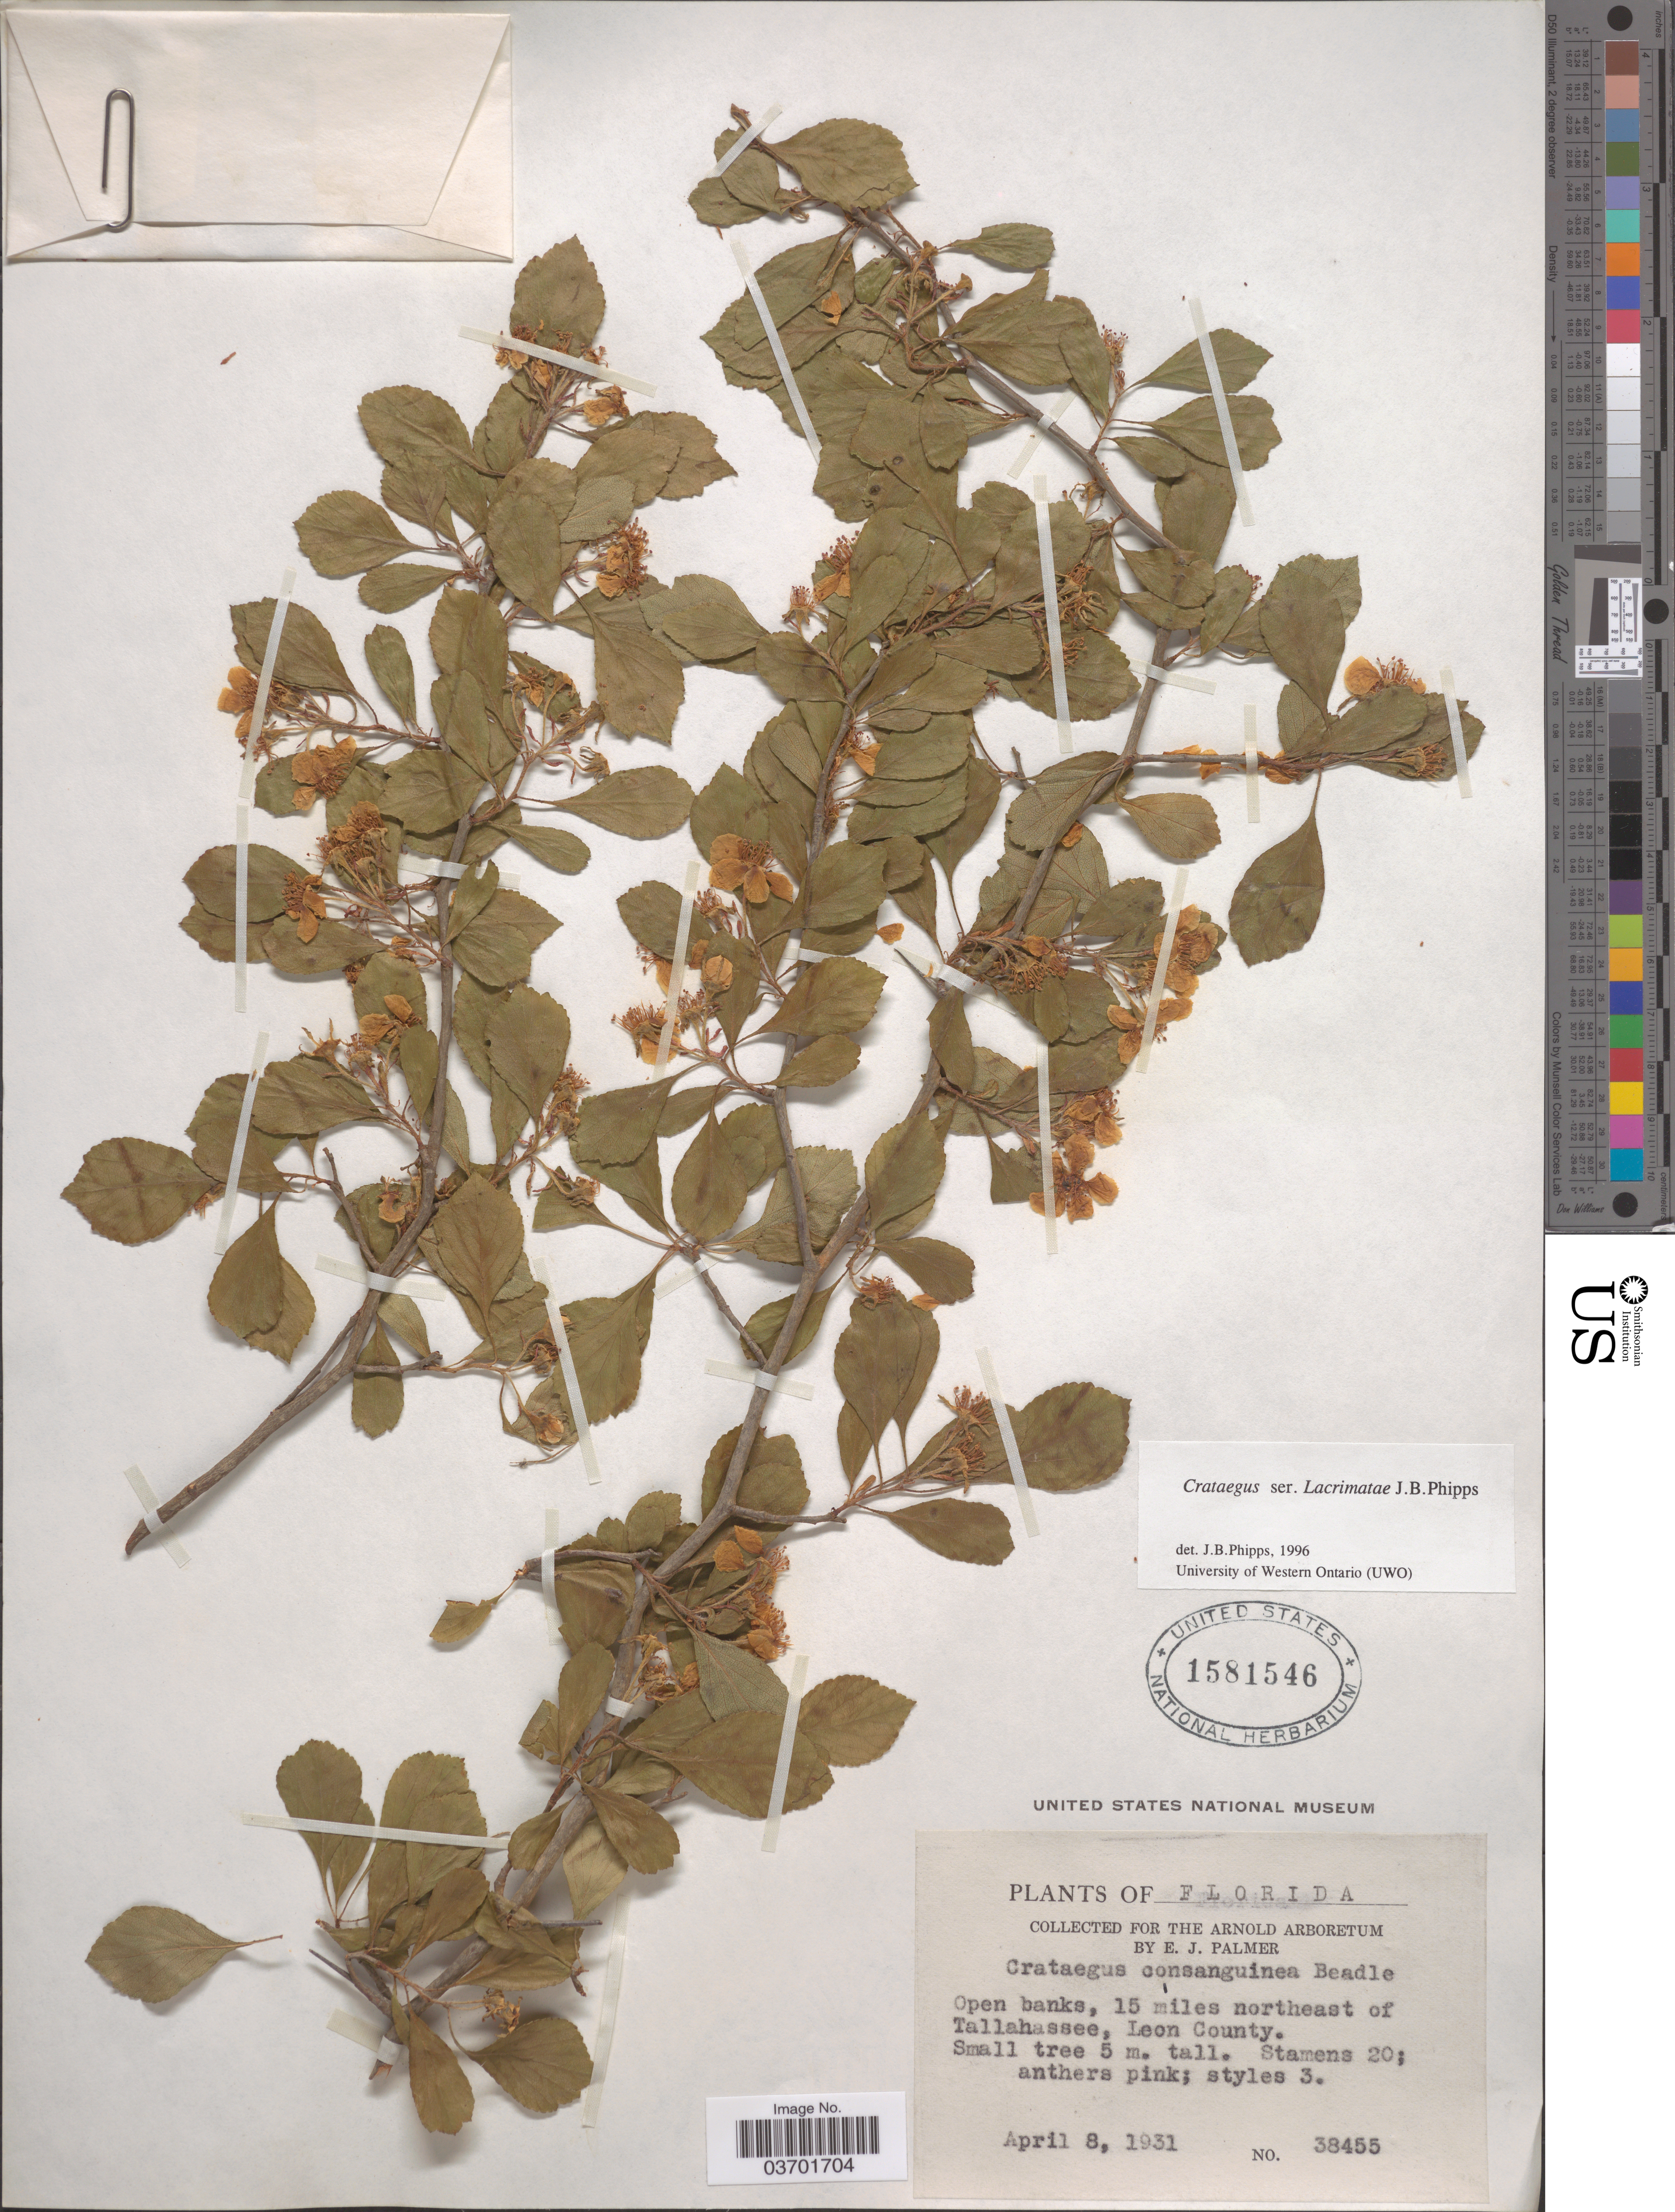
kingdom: Plantae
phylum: Tracheophyta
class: Magnoliopsida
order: Rosales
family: Rosaceae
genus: Crataegus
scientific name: Crataegus segnis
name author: Beadle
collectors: E. J. Palmer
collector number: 38455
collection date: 1931-04-08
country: United States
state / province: Florida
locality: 15 miles northeast of Tallahassee, Leon County.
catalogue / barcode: US 1581546